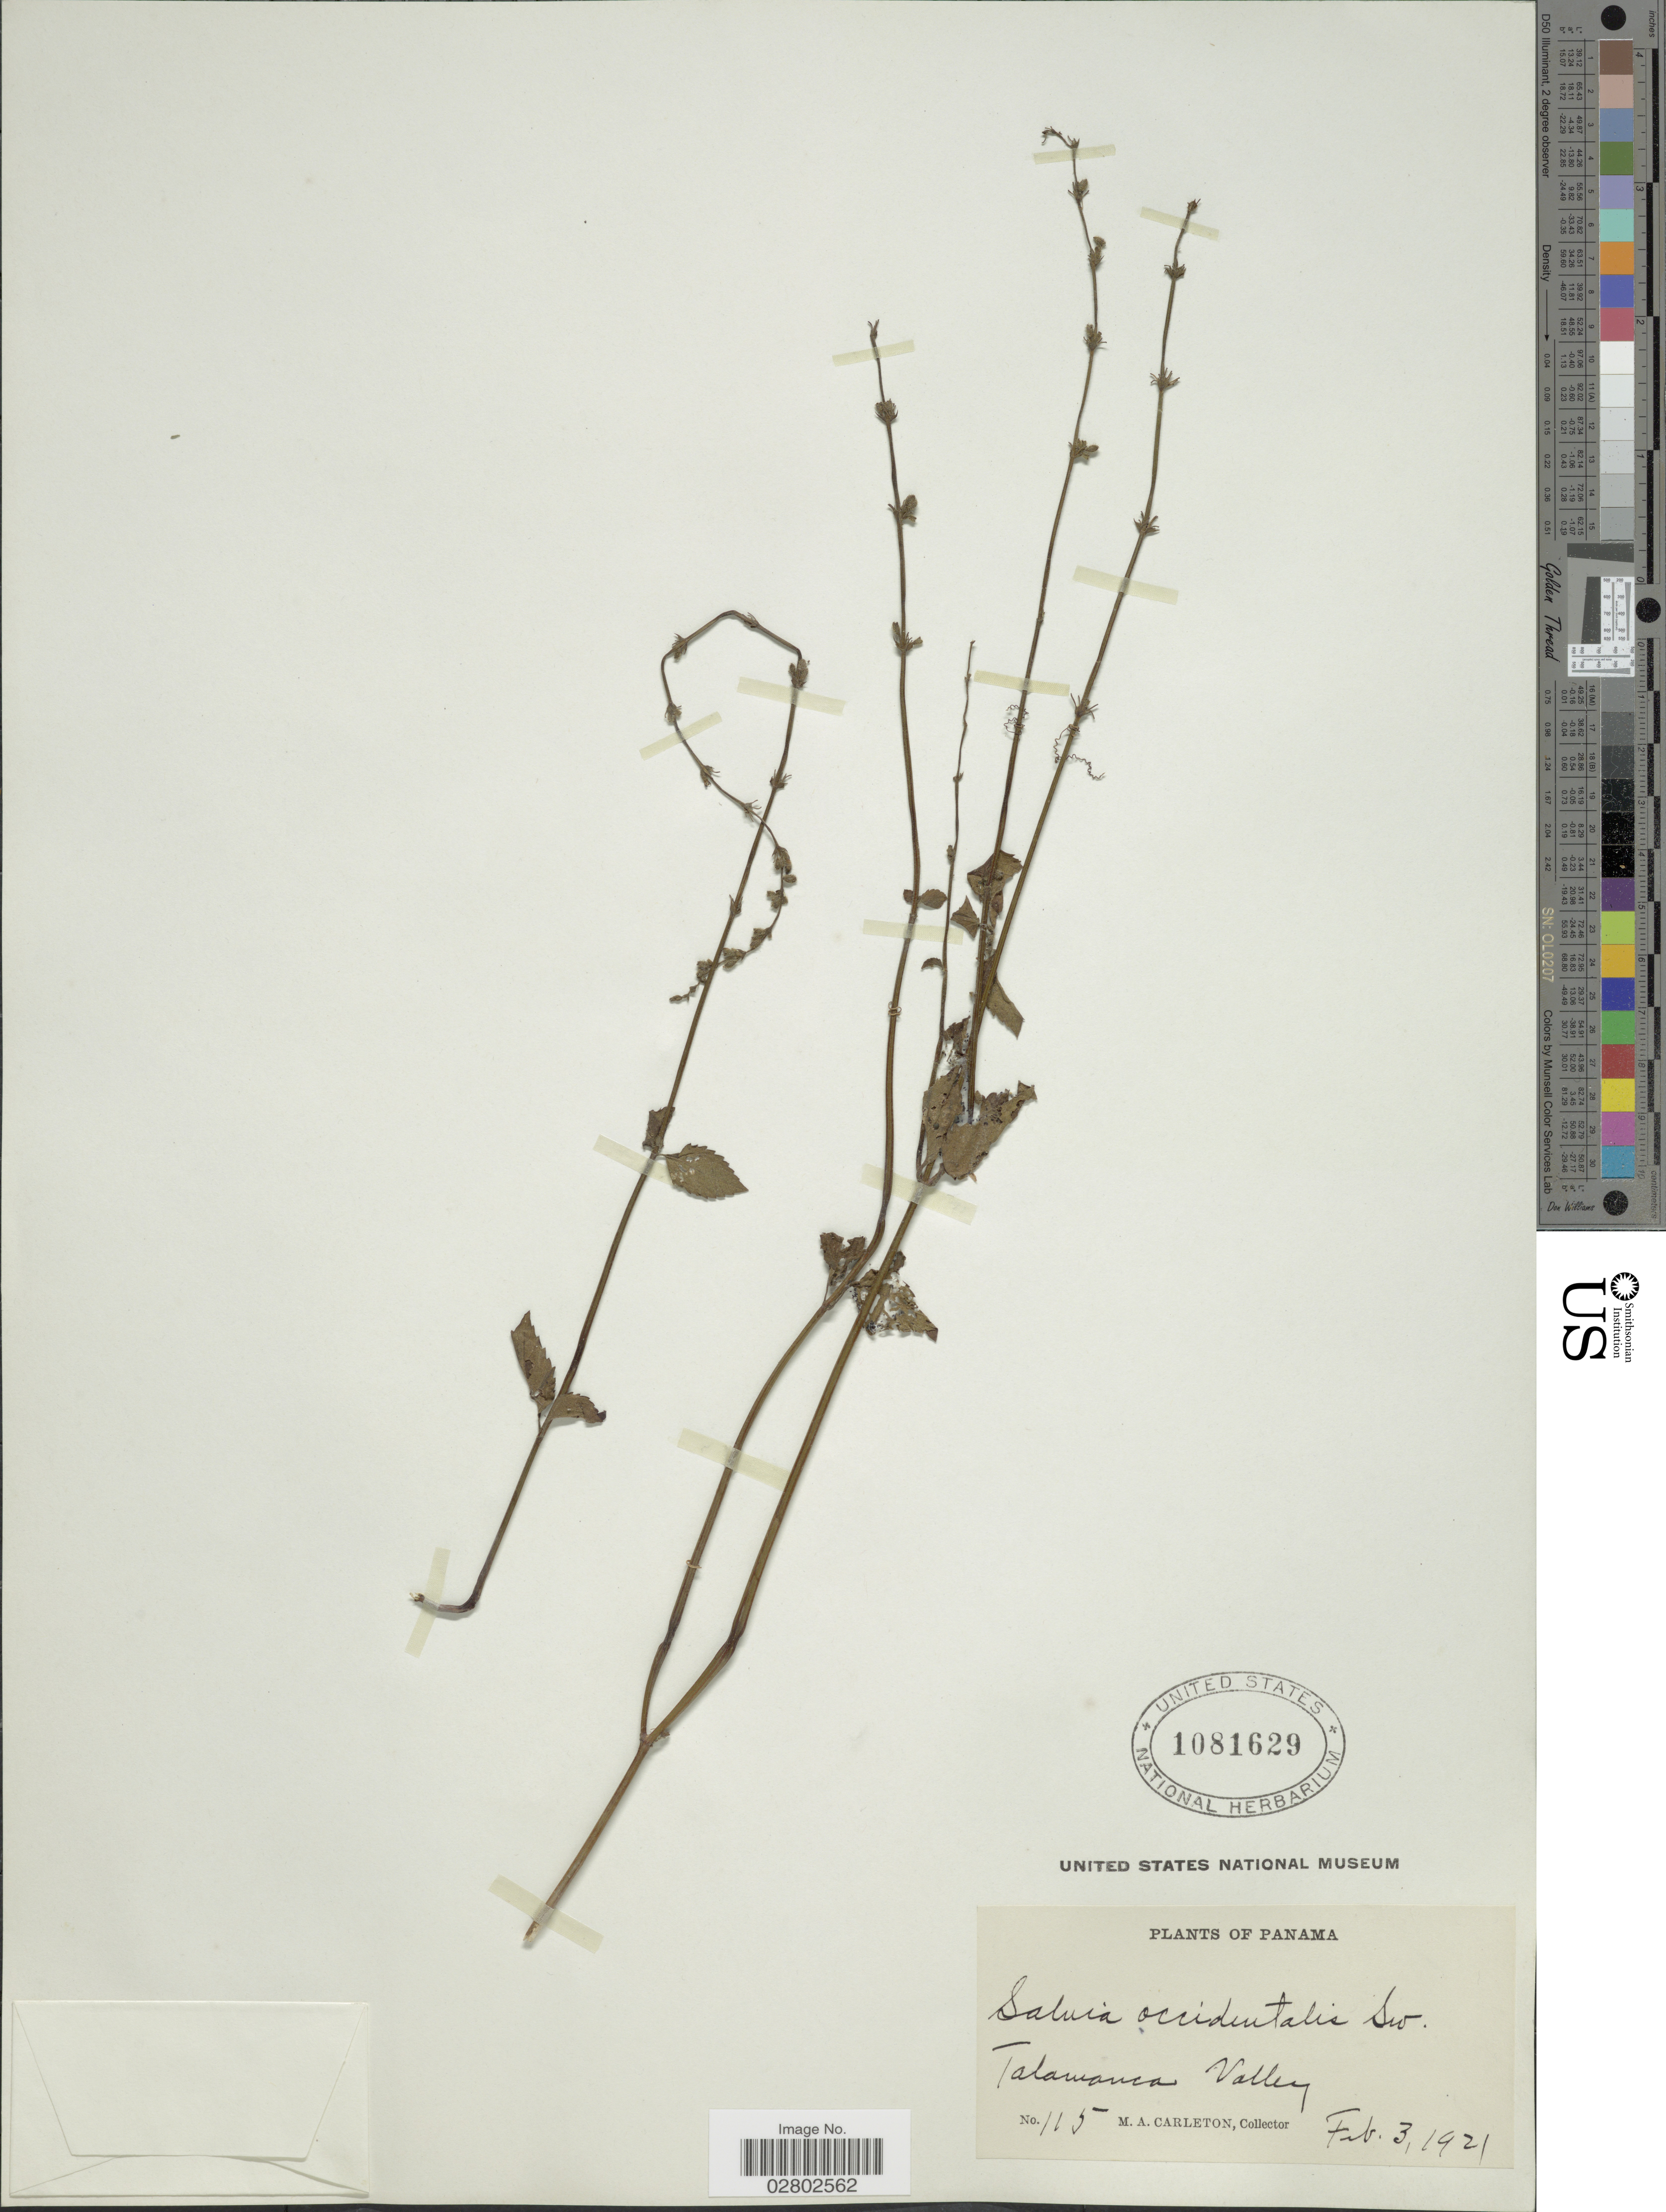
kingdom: Plantae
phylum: Tracheophyta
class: Magnoliopsida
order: Lamiales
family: Lamiaceae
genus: Salvia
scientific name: Salvia occidentalis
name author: Sw.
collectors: M. A. Carleton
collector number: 115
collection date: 1921-02-03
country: Panama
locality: Talamanca Valley.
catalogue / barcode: US 1081629